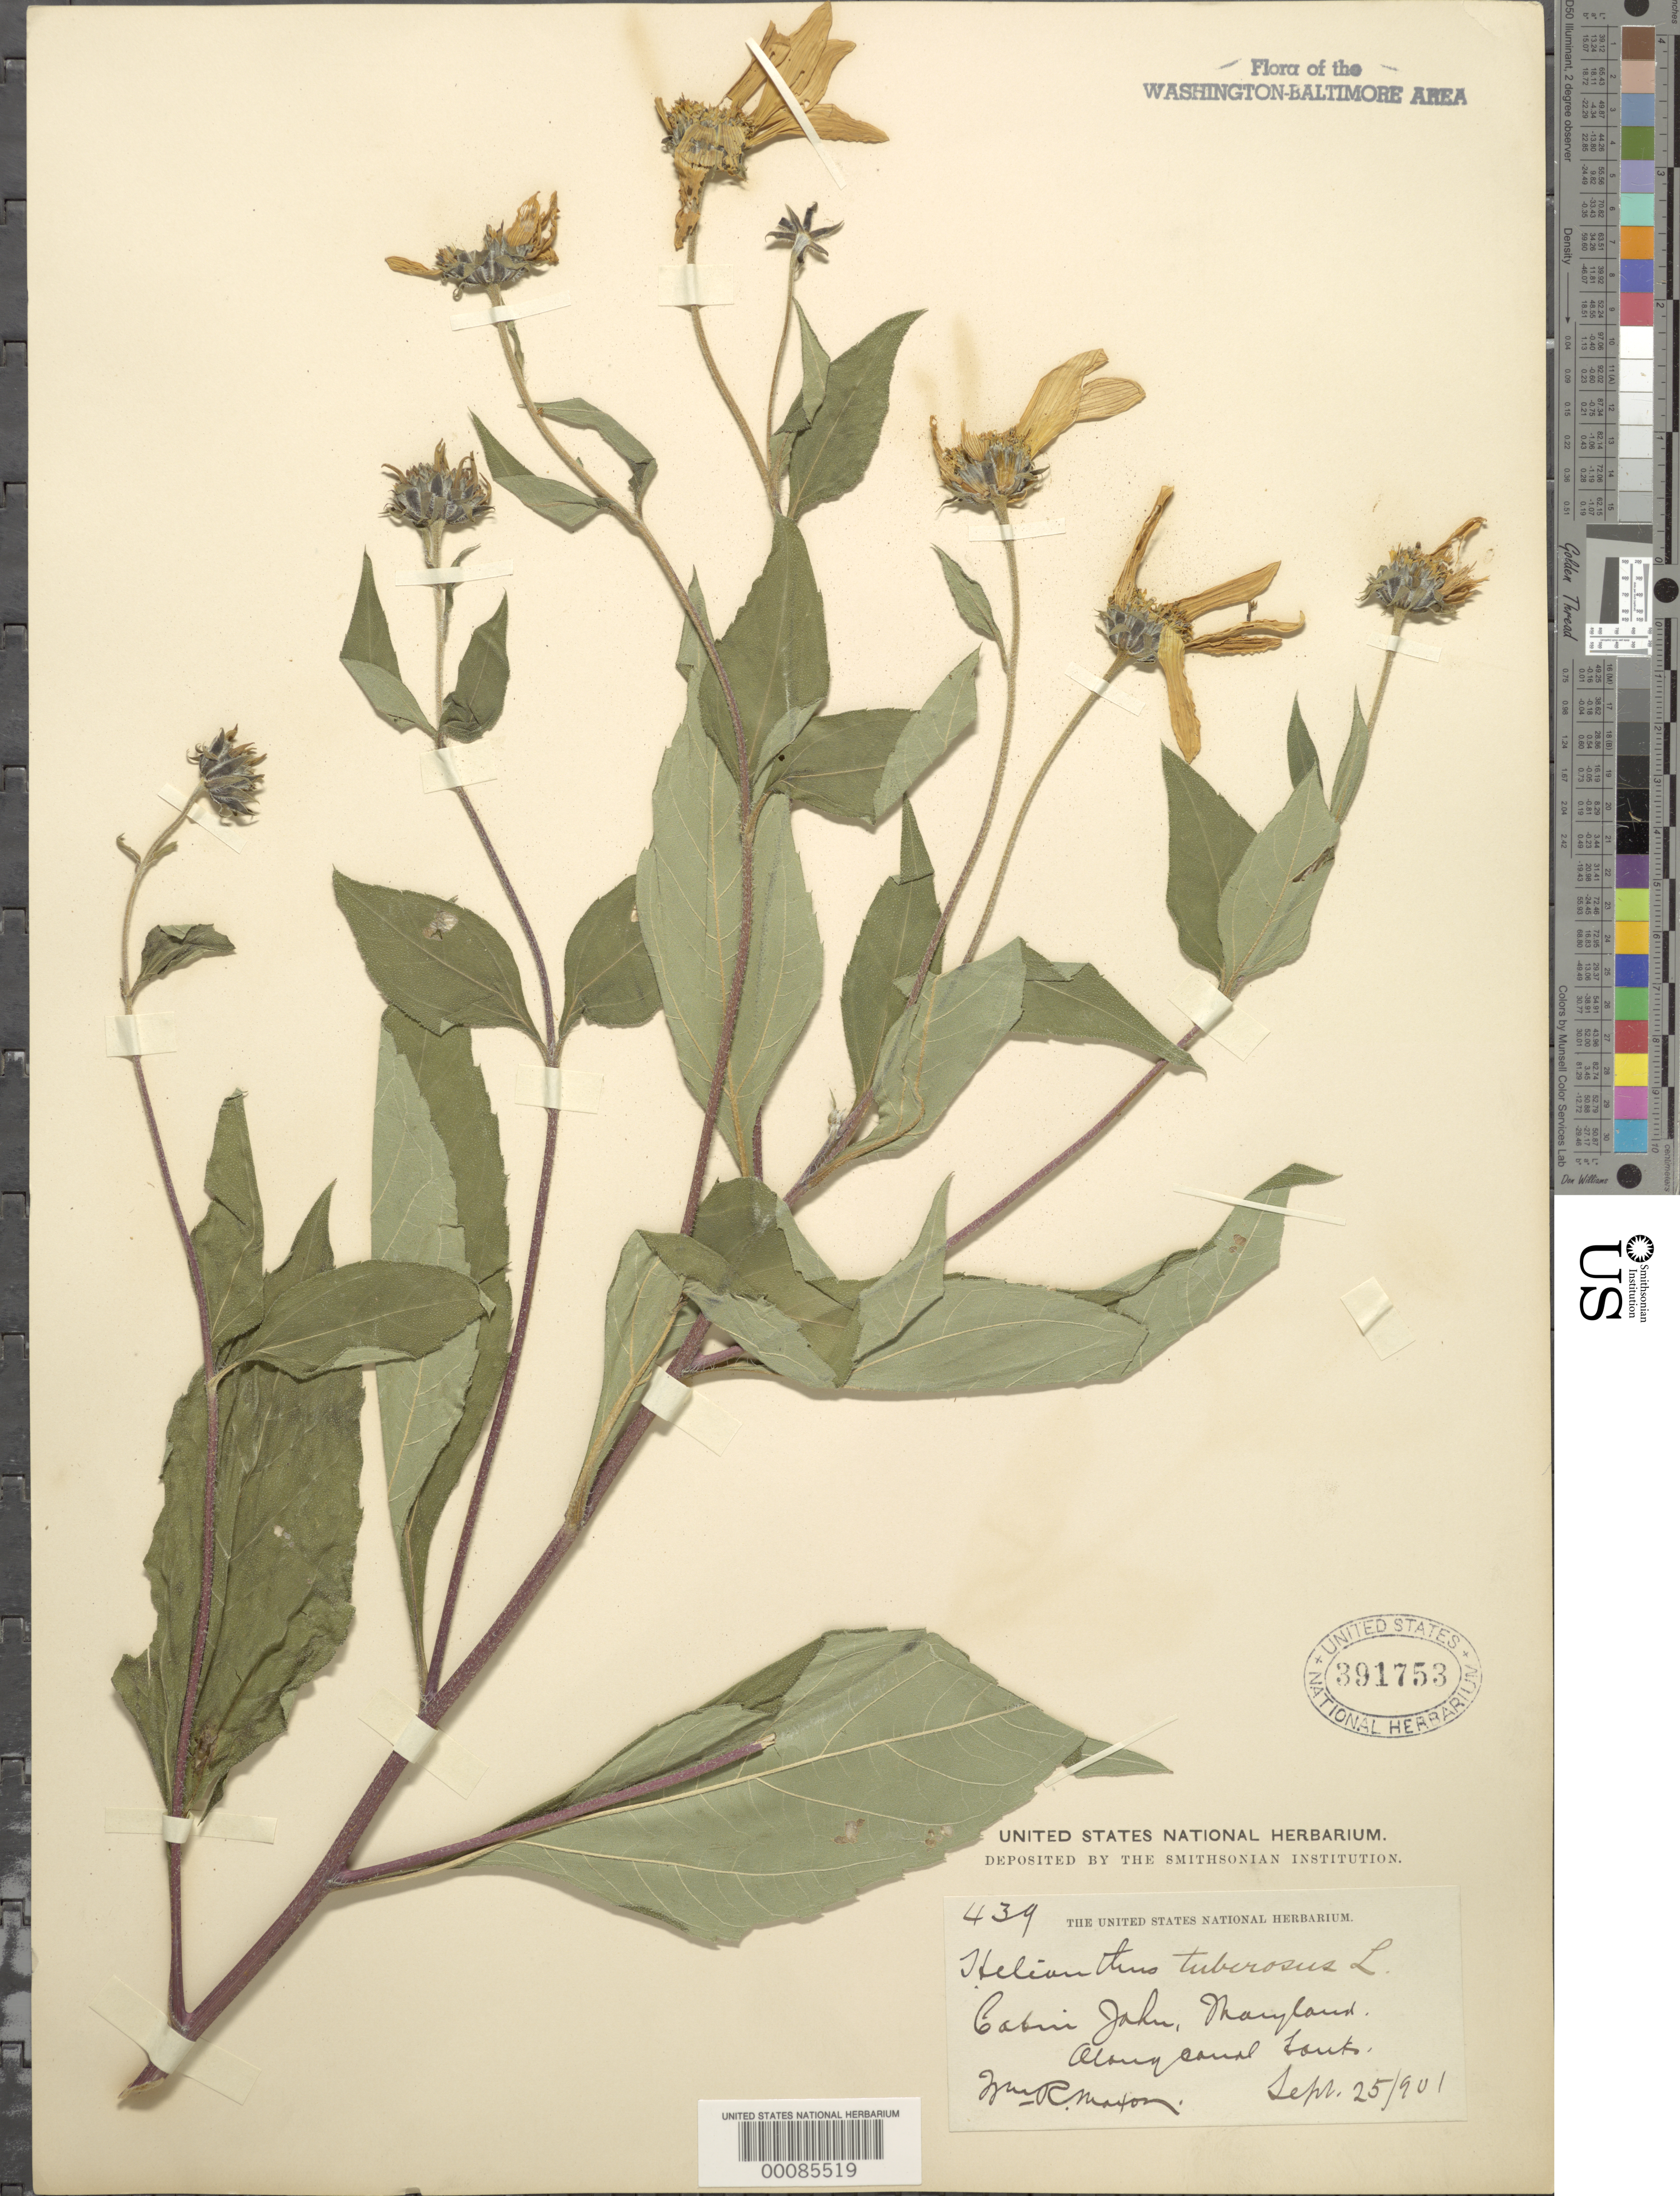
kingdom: Plantae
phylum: Tracheophyta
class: Magnoliopsida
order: Asterales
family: Asteraceae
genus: Helianthus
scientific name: Helianthus tuberosus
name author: L.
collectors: W. R. Maxon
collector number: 439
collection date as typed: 25 Sep 1901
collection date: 1901-09-25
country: United States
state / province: Maryland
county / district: Montgomery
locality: Cabin John C. & O. Canal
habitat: Canal bank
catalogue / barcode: US 391753